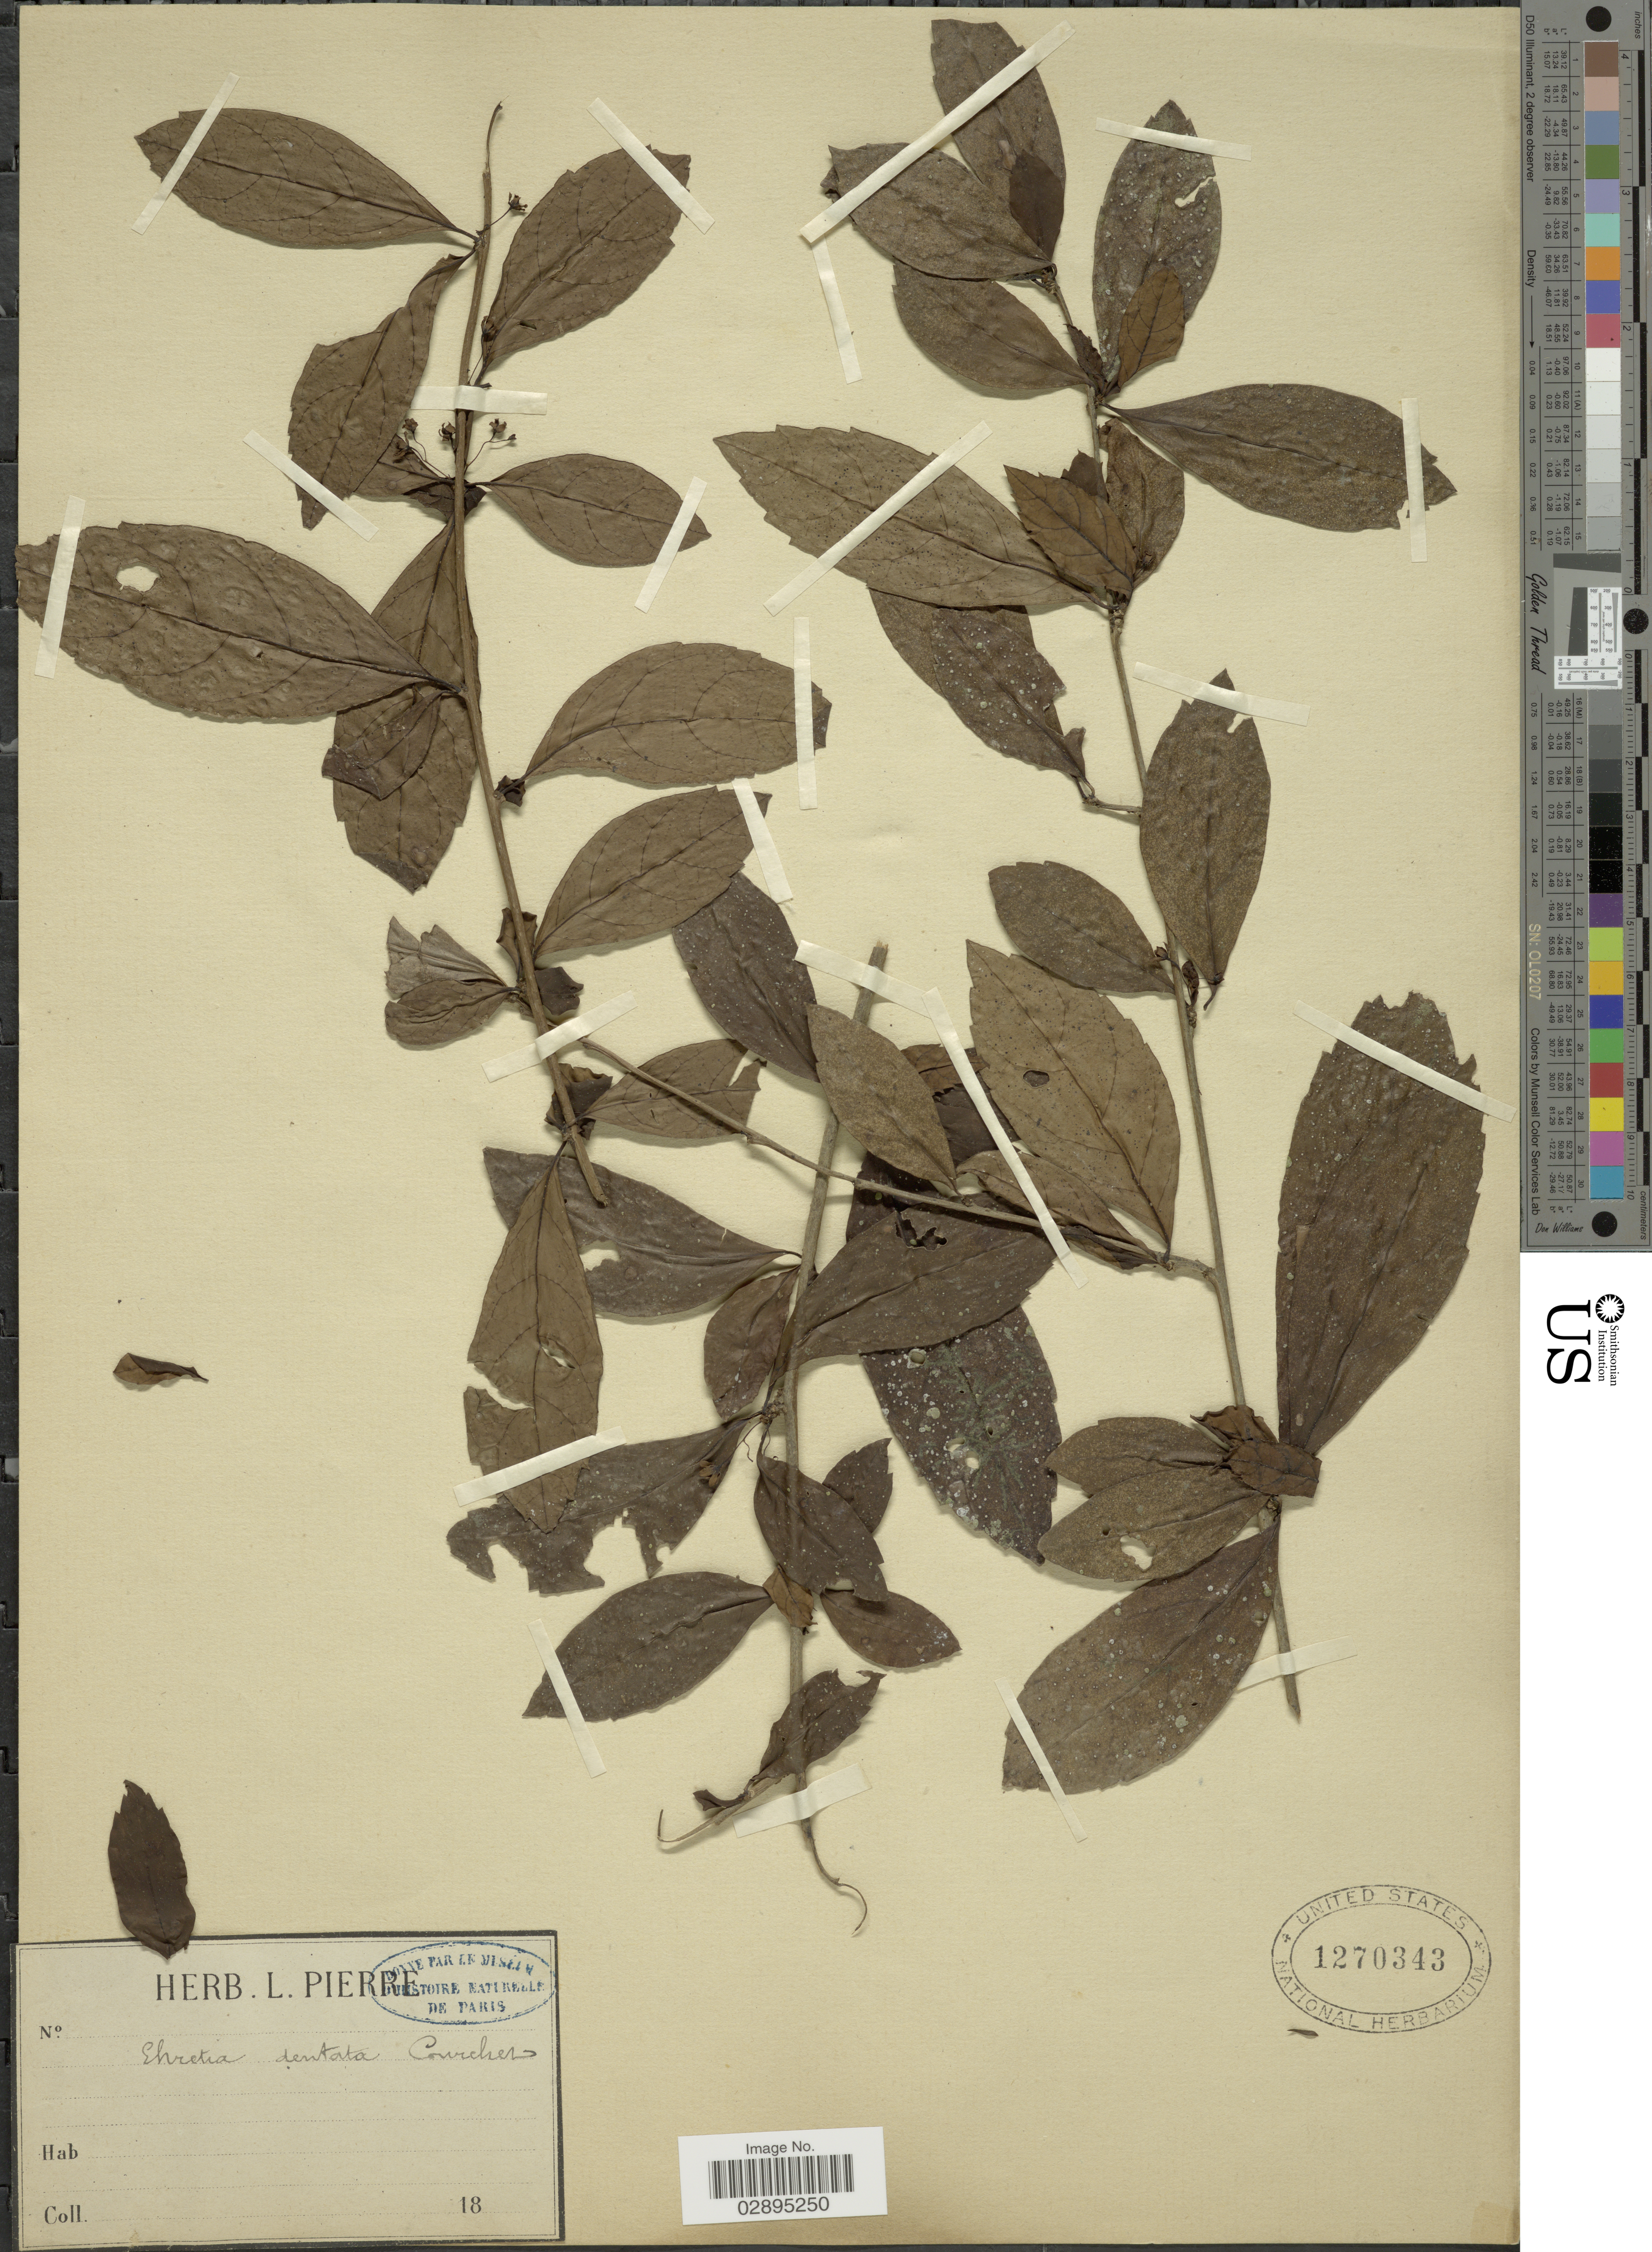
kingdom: Plantae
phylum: Tracheophyta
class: Magnoliopsida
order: Boraginales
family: Ehretiaceae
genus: Ehretia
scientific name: Ehretia dentata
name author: Courchet ex Gagnep.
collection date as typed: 18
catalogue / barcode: US 1270343